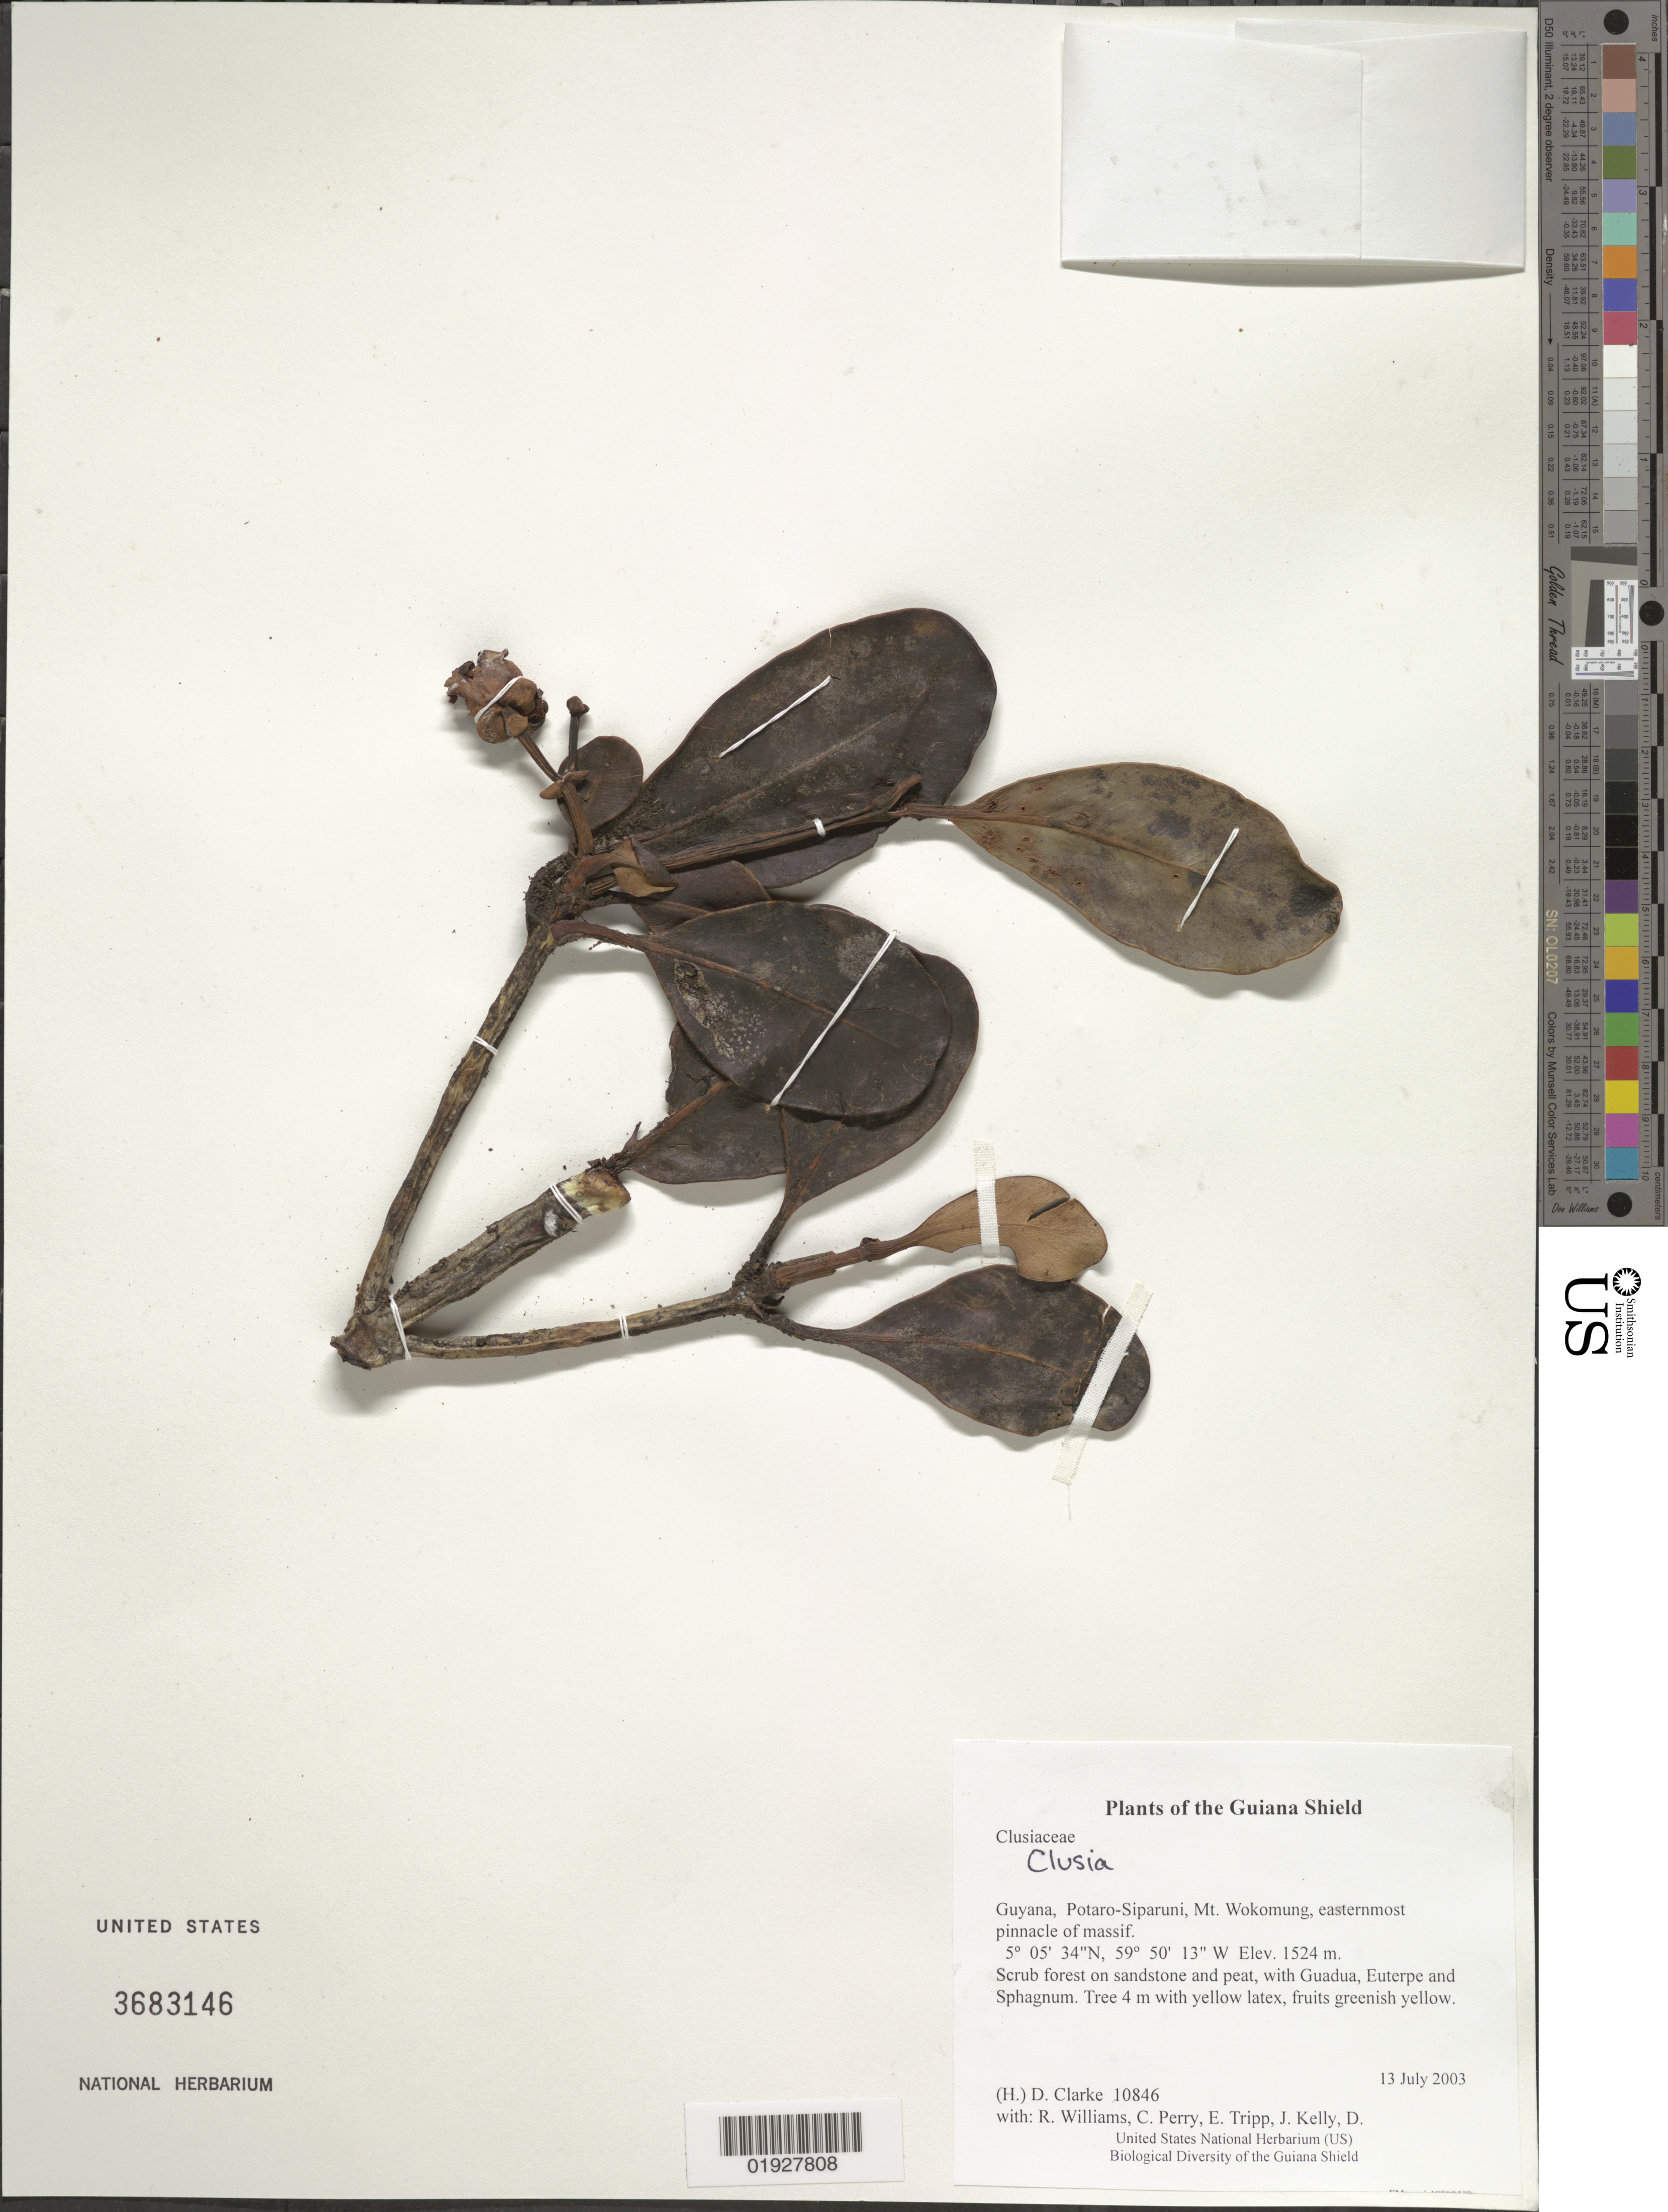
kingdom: Plantae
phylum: Tracheophyta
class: Magnoliopsida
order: Malpighiales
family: Clusiaceae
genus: Clusia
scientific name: Clusia sp.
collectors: H. D. Clarke, R. Williams, C. Perry, E. Tripp, J. Kelly, D. Gittens & S. R. Stern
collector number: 10846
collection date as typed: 13 July 2003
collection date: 2003-07-13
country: Guyana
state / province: Potaro-Siparuni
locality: Mt. Wokomung, easternmost pinnacle of massif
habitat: Scrub forest on sandstone and peat, with Guadua, Euterpe and Sphagnum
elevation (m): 1524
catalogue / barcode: US 3683146